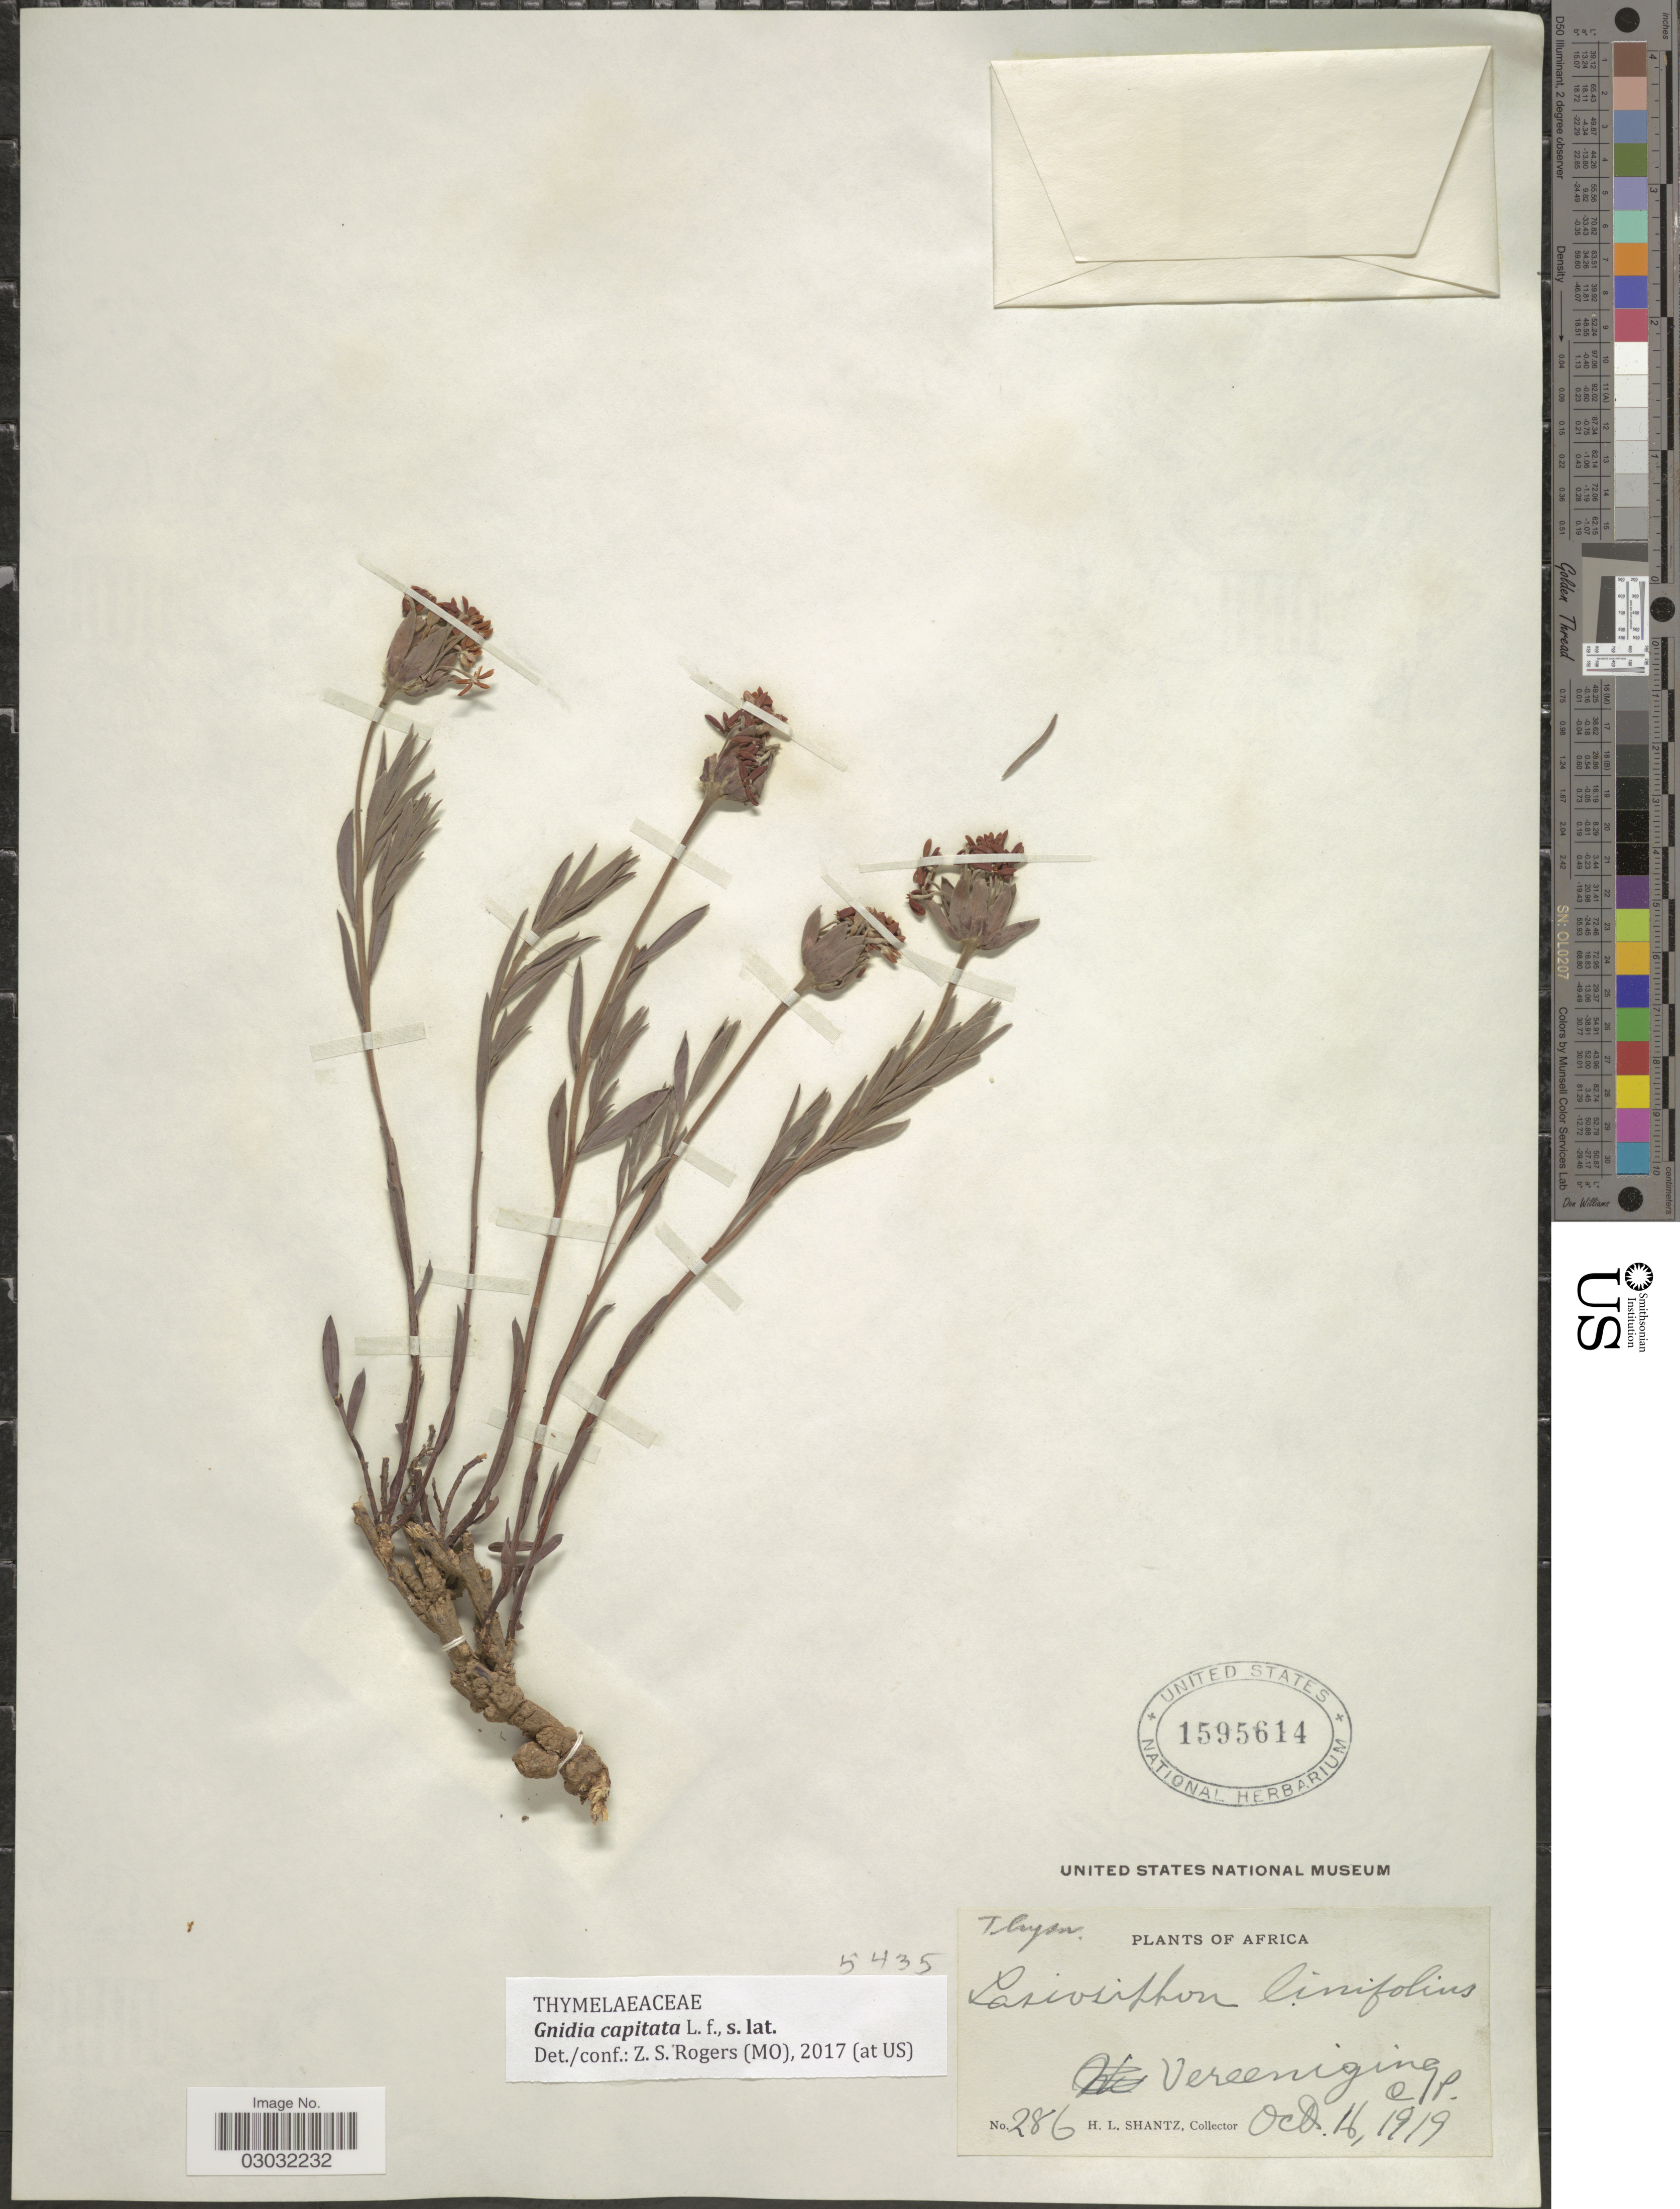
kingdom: Plantae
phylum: Tracheophyta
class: Magnoliopsida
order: Malvales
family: Thymelaeaceae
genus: Lasiosiphon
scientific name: Lasiosiphon capitatus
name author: (L. f.) Burtt Davy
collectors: H. Shantz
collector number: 286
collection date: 1919-10-16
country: South Africa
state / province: Gauteng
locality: Vereeniging C. P.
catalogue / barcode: US 1595614